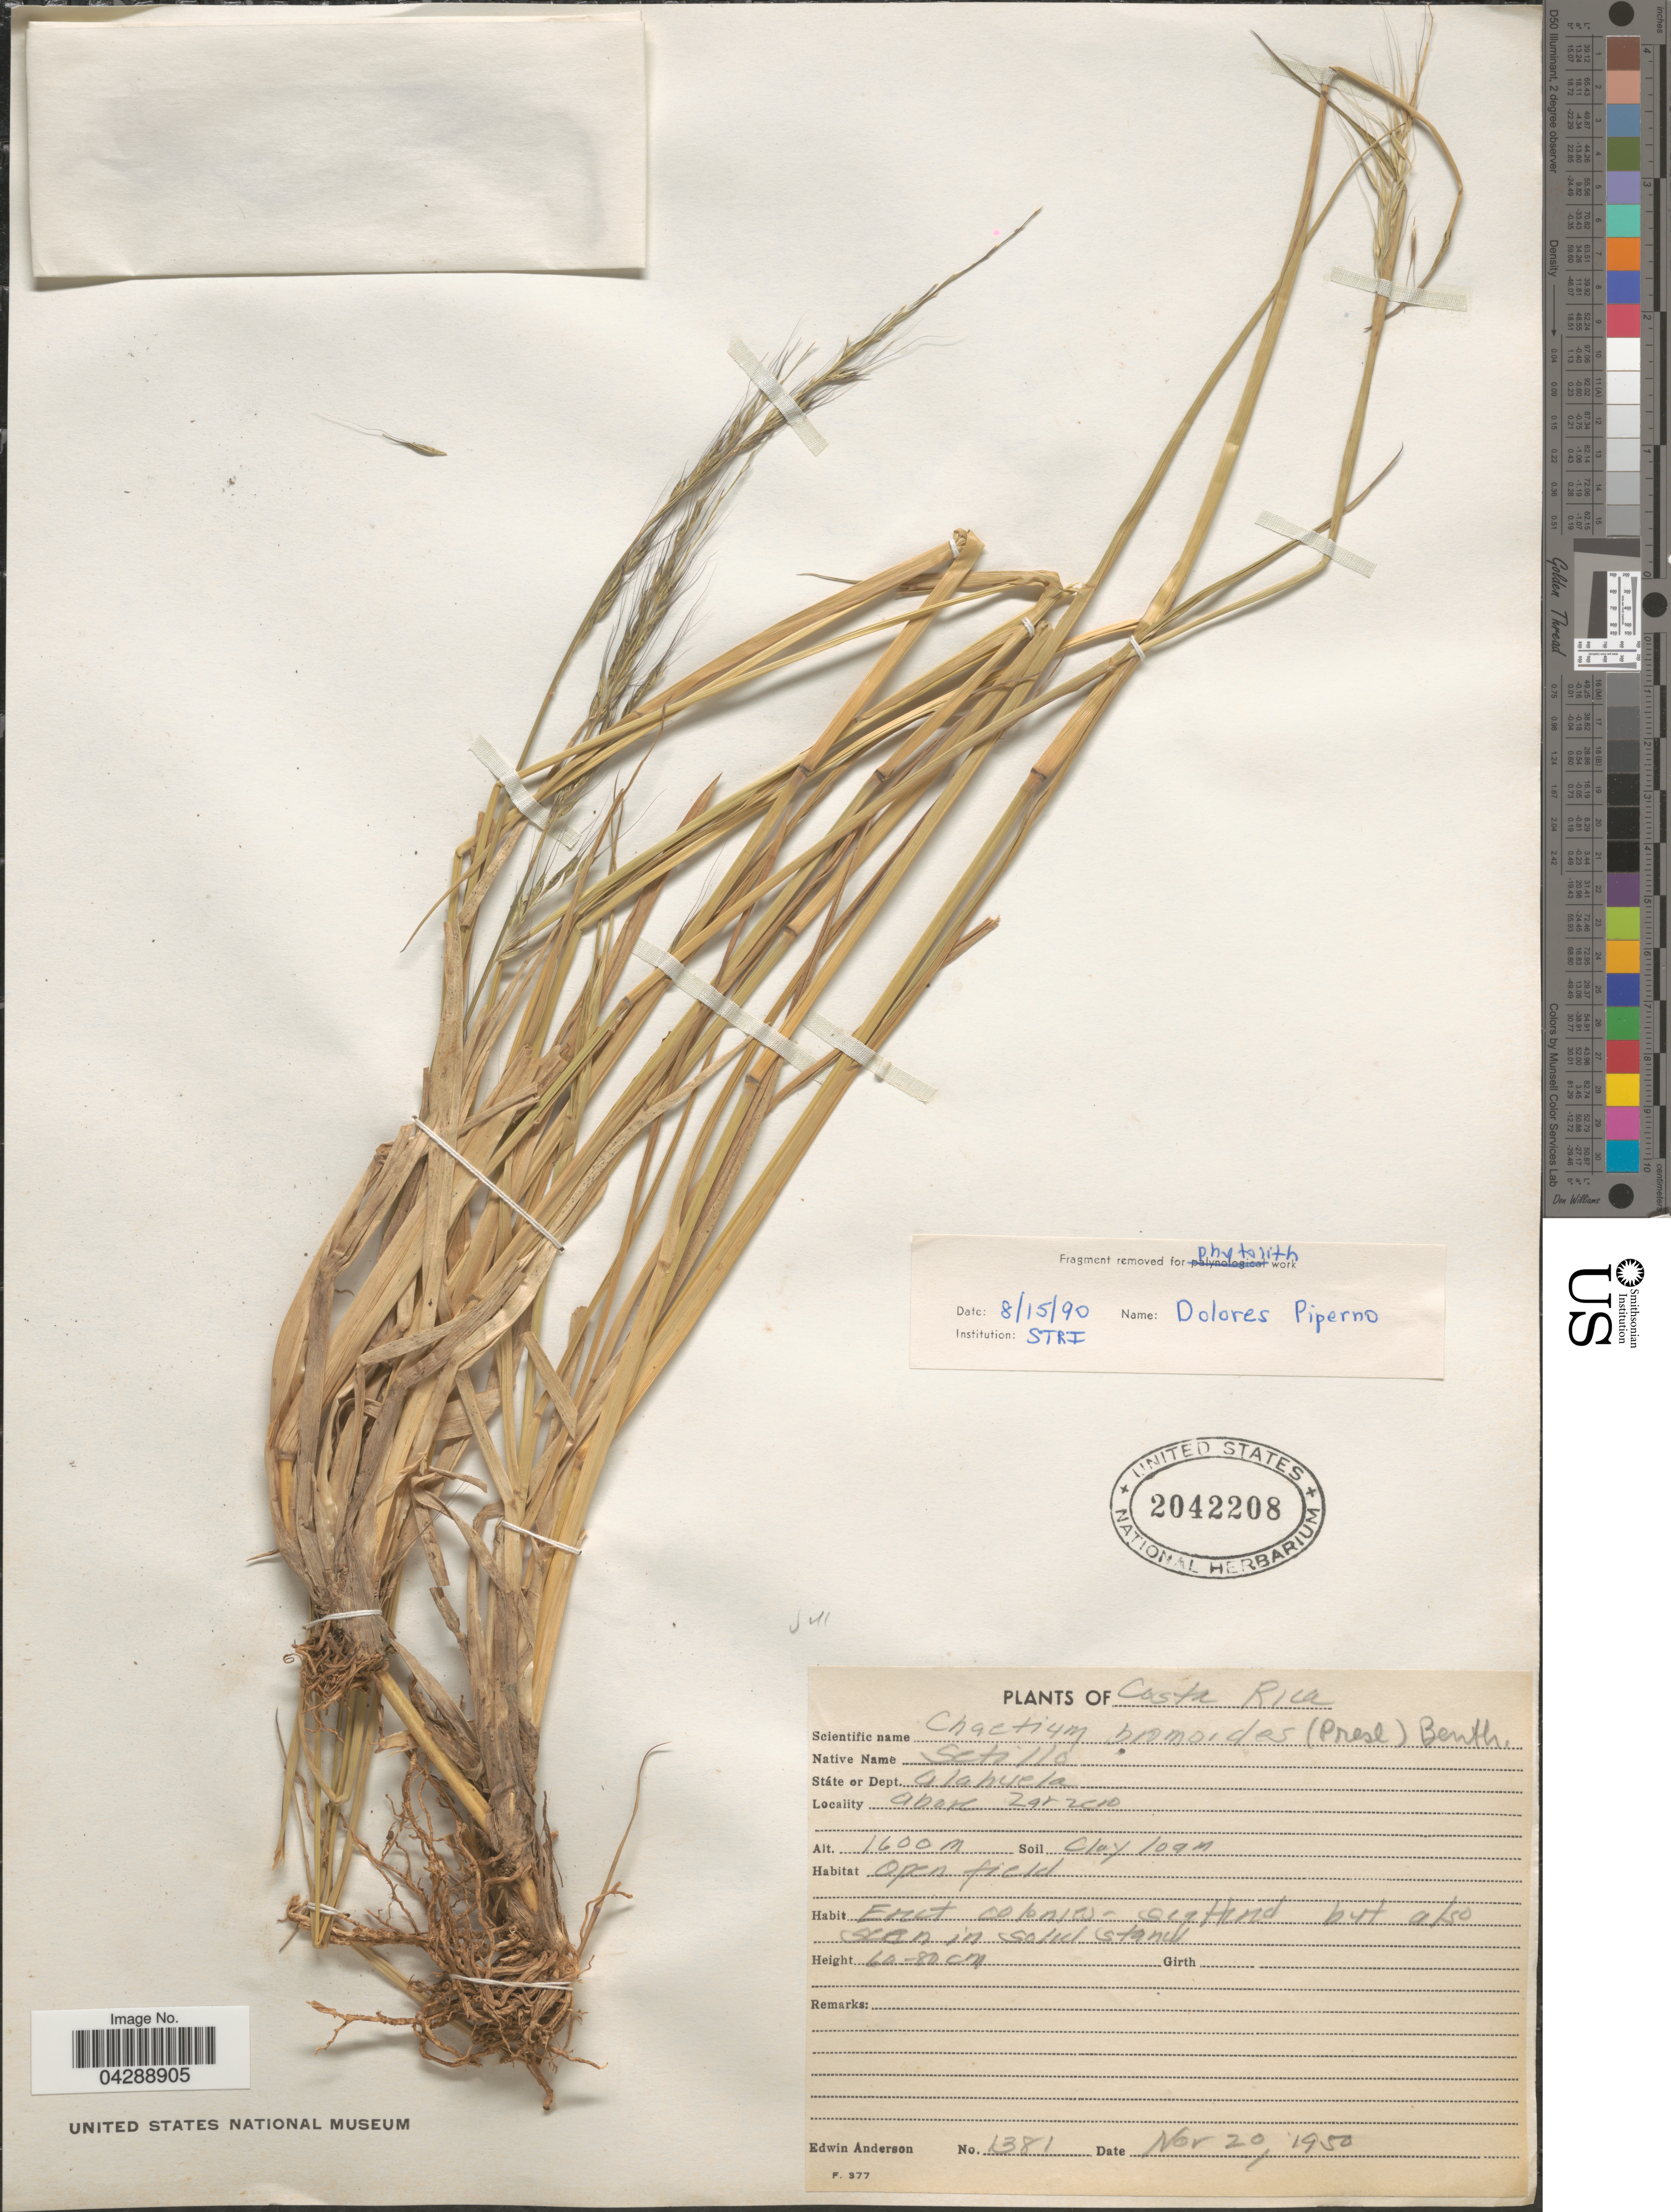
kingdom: Plantae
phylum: Tracheophyta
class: Liliopsida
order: Poales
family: Poaceae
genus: Chaetium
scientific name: Chaetium bromoides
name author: (J. Presl) Benth. ex Hemsl.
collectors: E. Anderson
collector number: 1381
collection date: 1950-11-20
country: Costa Rica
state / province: Alajuela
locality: State or Dept. Alajuela. Above Zarzero.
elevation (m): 1600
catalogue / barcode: US 2042208